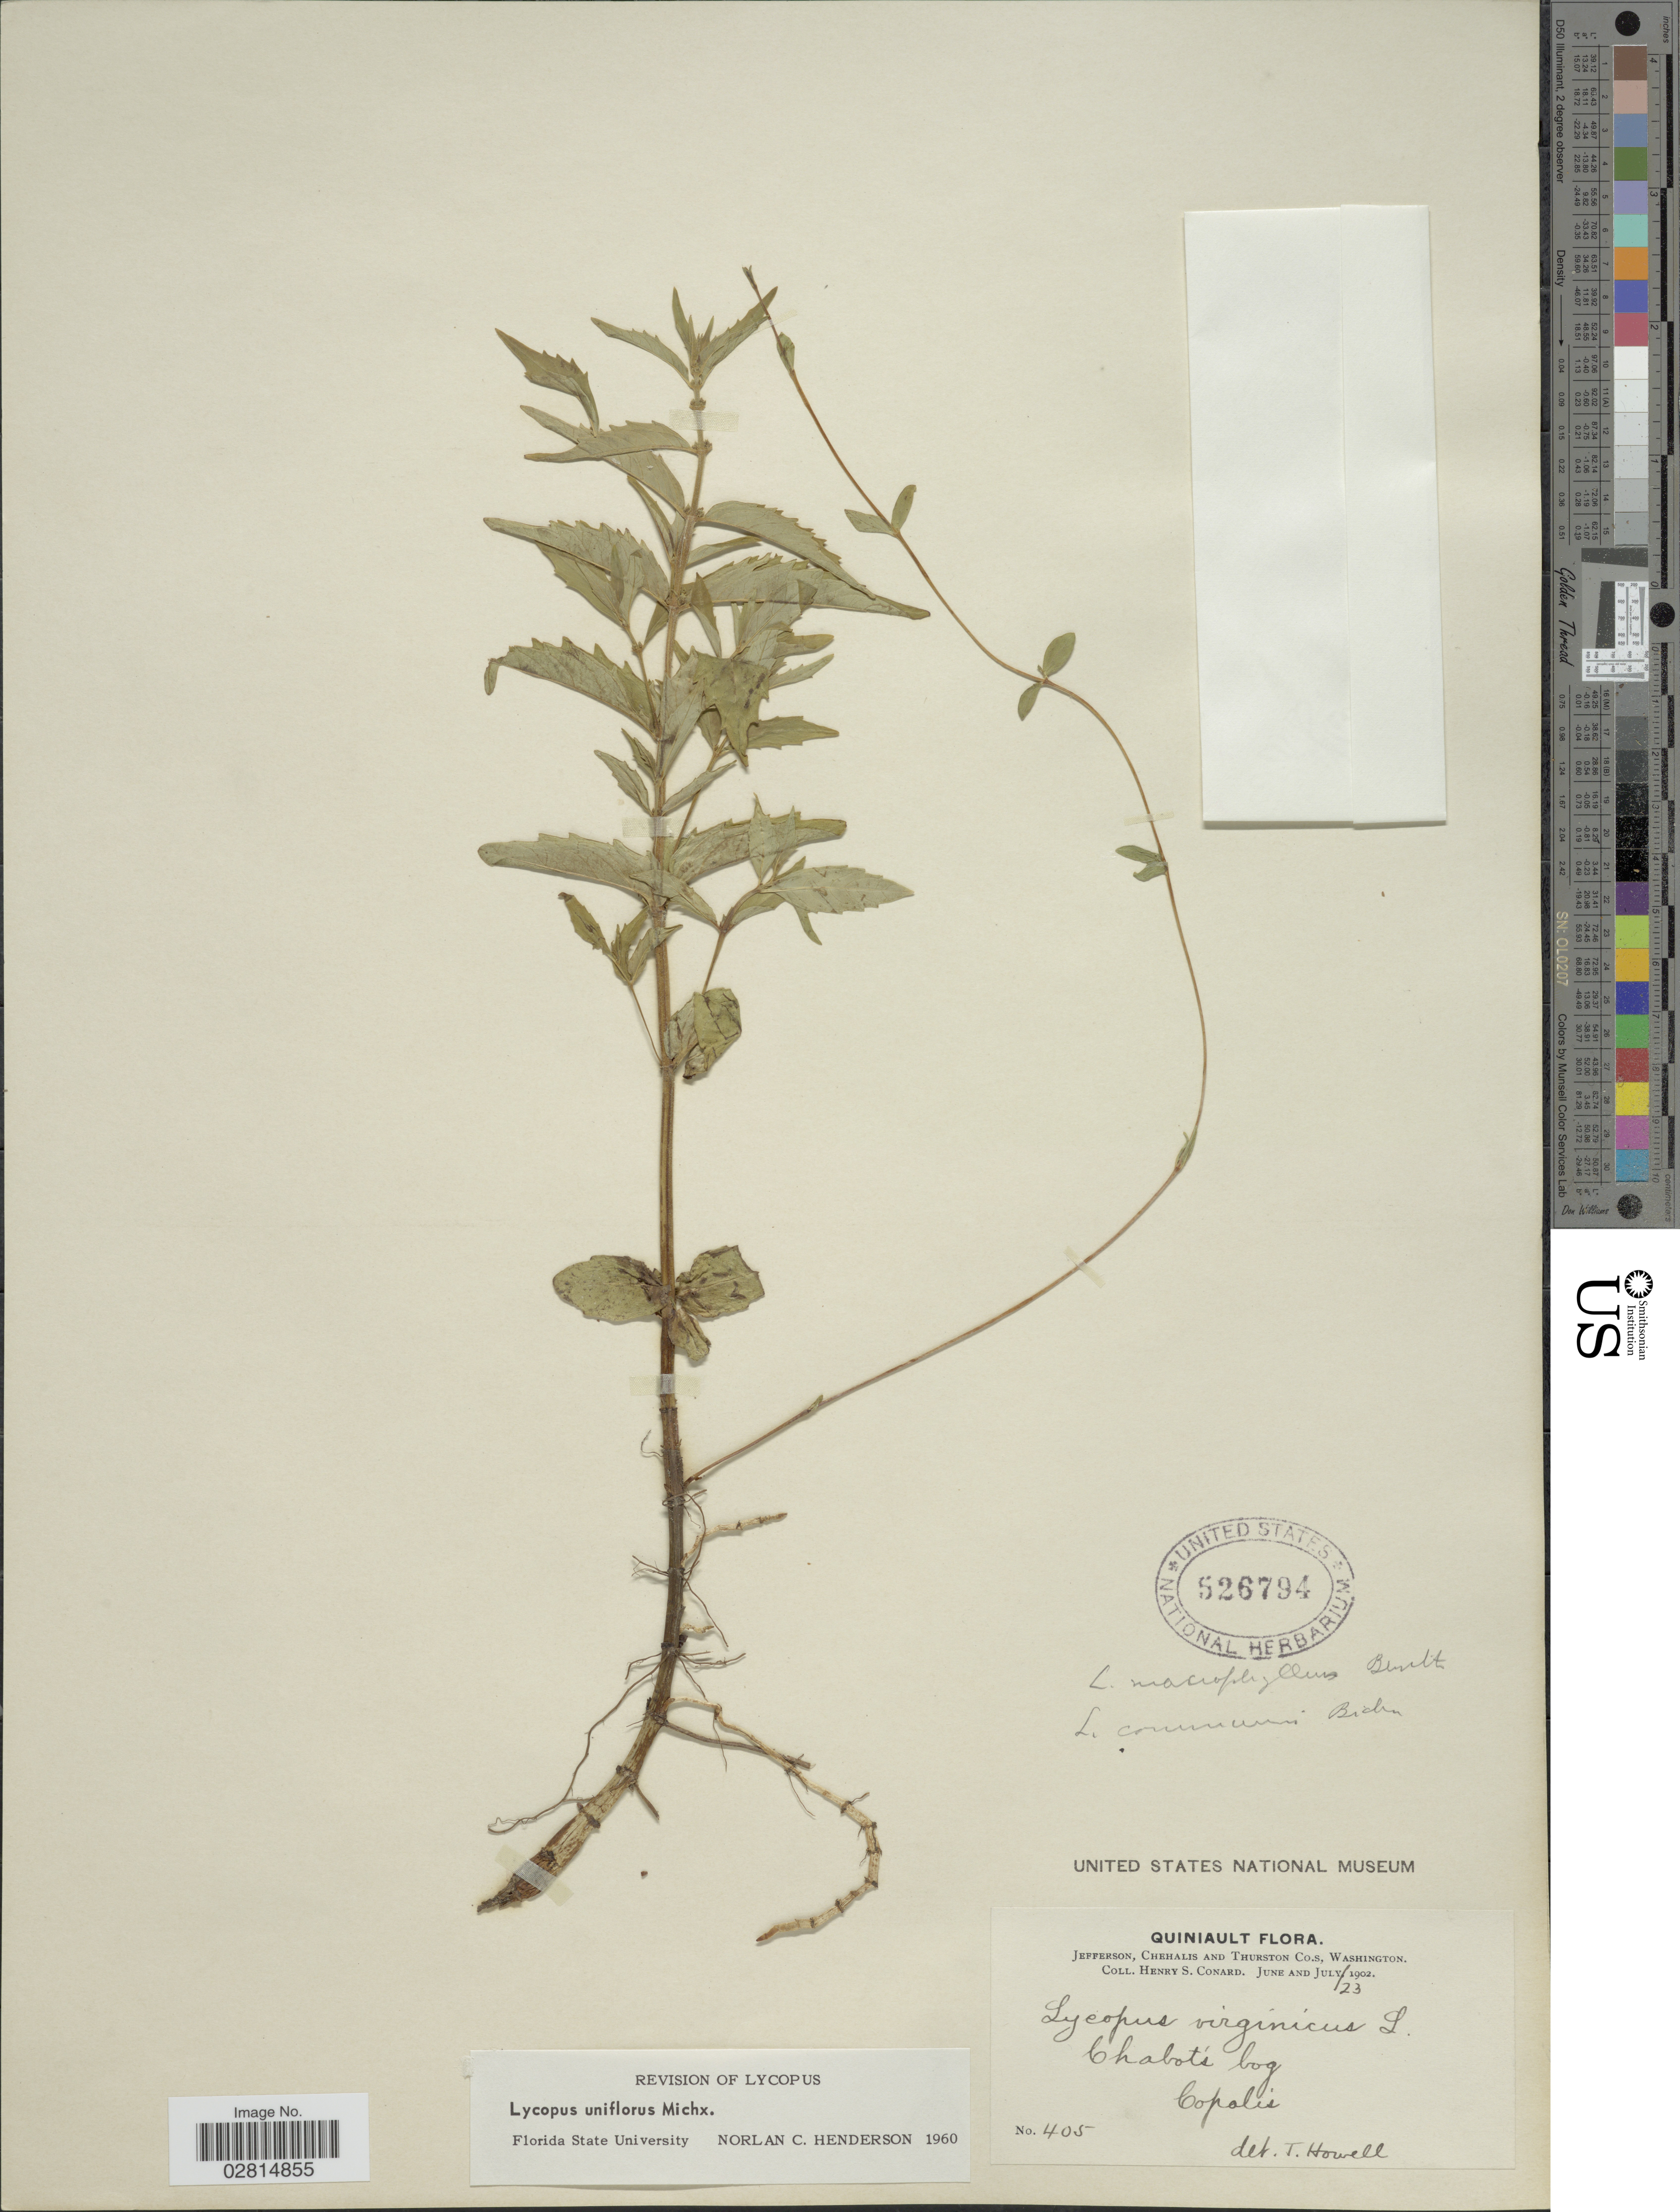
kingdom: Plantae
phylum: Tracheophyta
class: Magnoliopsida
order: Lamiales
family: Lamiaceae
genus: Lycopus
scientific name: Lycopus uniflorus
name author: Michx.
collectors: H. S. Conard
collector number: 405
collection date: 1902-07-23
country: United States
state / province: Washington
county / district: Thurston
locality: Quiniault, Jefferson, Chehalis and Thurston Co.s, Chabot's bog, Copalis.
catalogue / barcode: US 526794